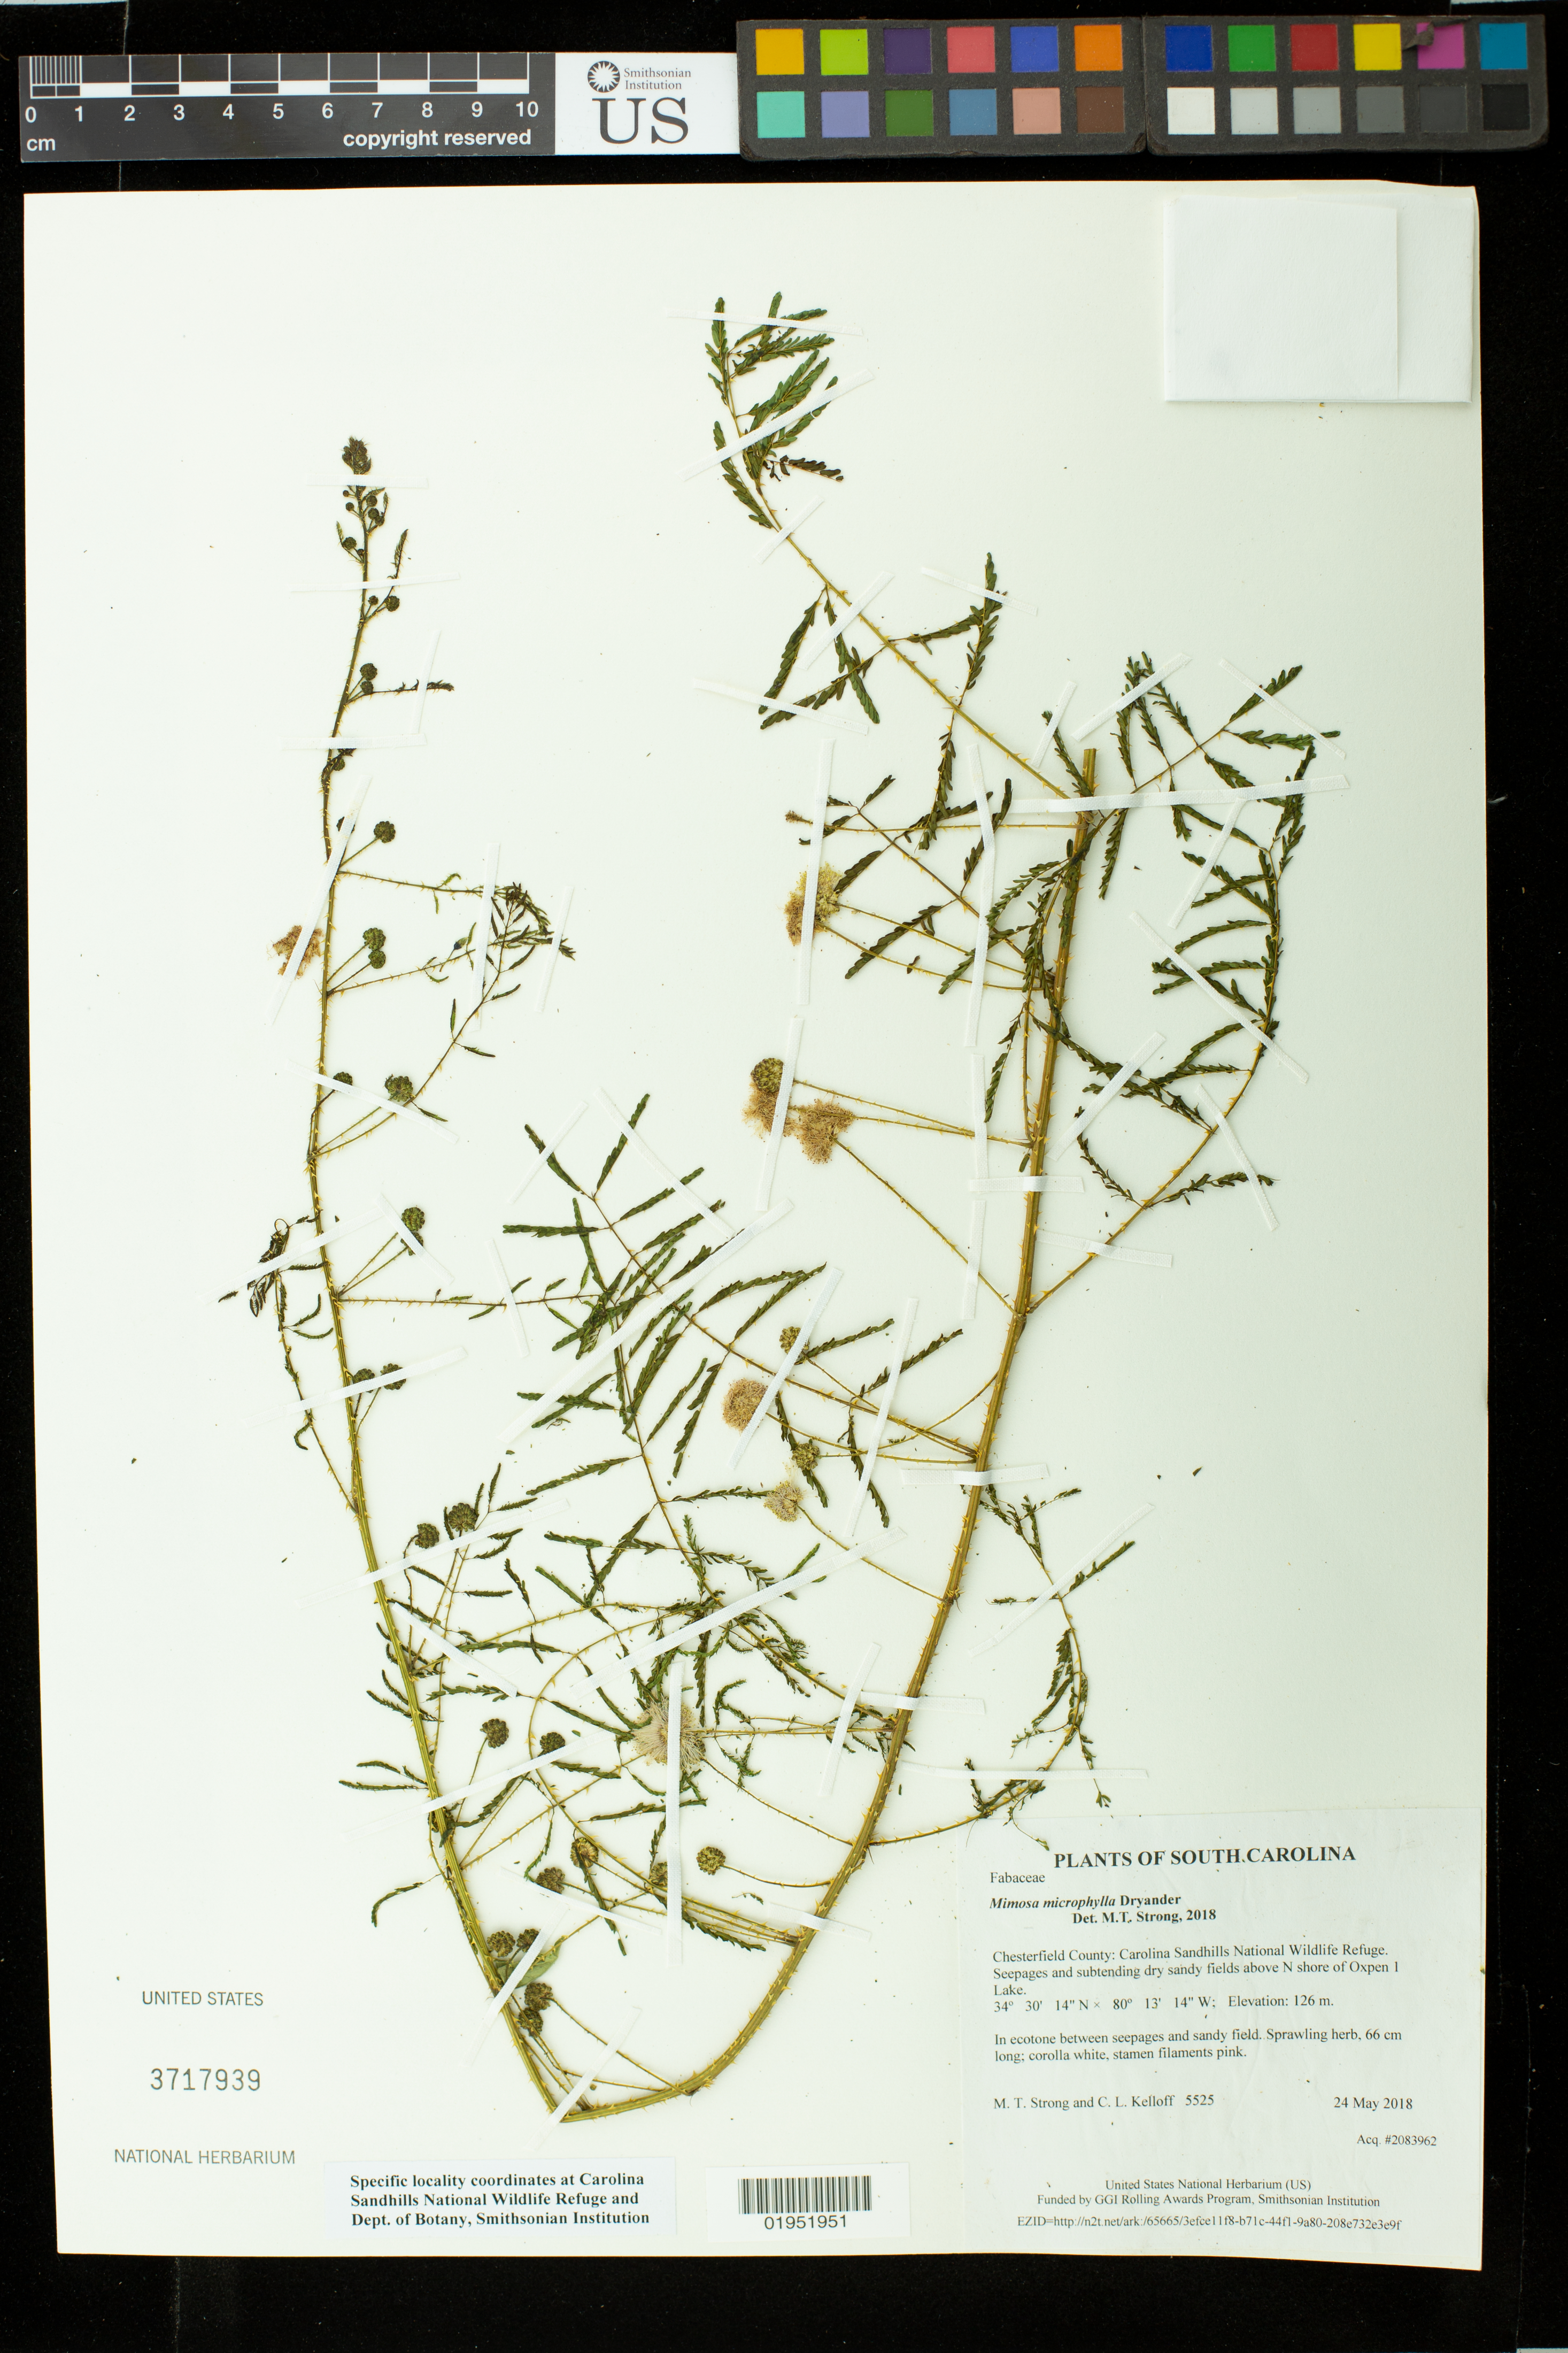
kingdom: Plantae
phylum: Tracheophyta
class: Magnoliopsida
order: Fabales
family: Fabaceae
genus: Mimosa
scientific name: Mimosa microphylla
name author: Dryand.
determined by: Strong, Mark T., (BOT), Smithsonian Institution - National Museum of Natural History (UNITED STATES)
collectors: M. T. Strong & C. L. Kelloff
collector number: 5525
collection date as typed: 24 May 2018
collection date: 2018-05-24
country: United States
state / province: South Carolina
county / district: Chesterfield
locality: Carolina Sandhills National Wildlife Refuge. Seepages and subtending dry sandy fields above N shore of Oxpen 1 Lake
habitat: In ecotone between seepages and sandy field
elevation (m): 126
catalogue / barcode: US 3717939